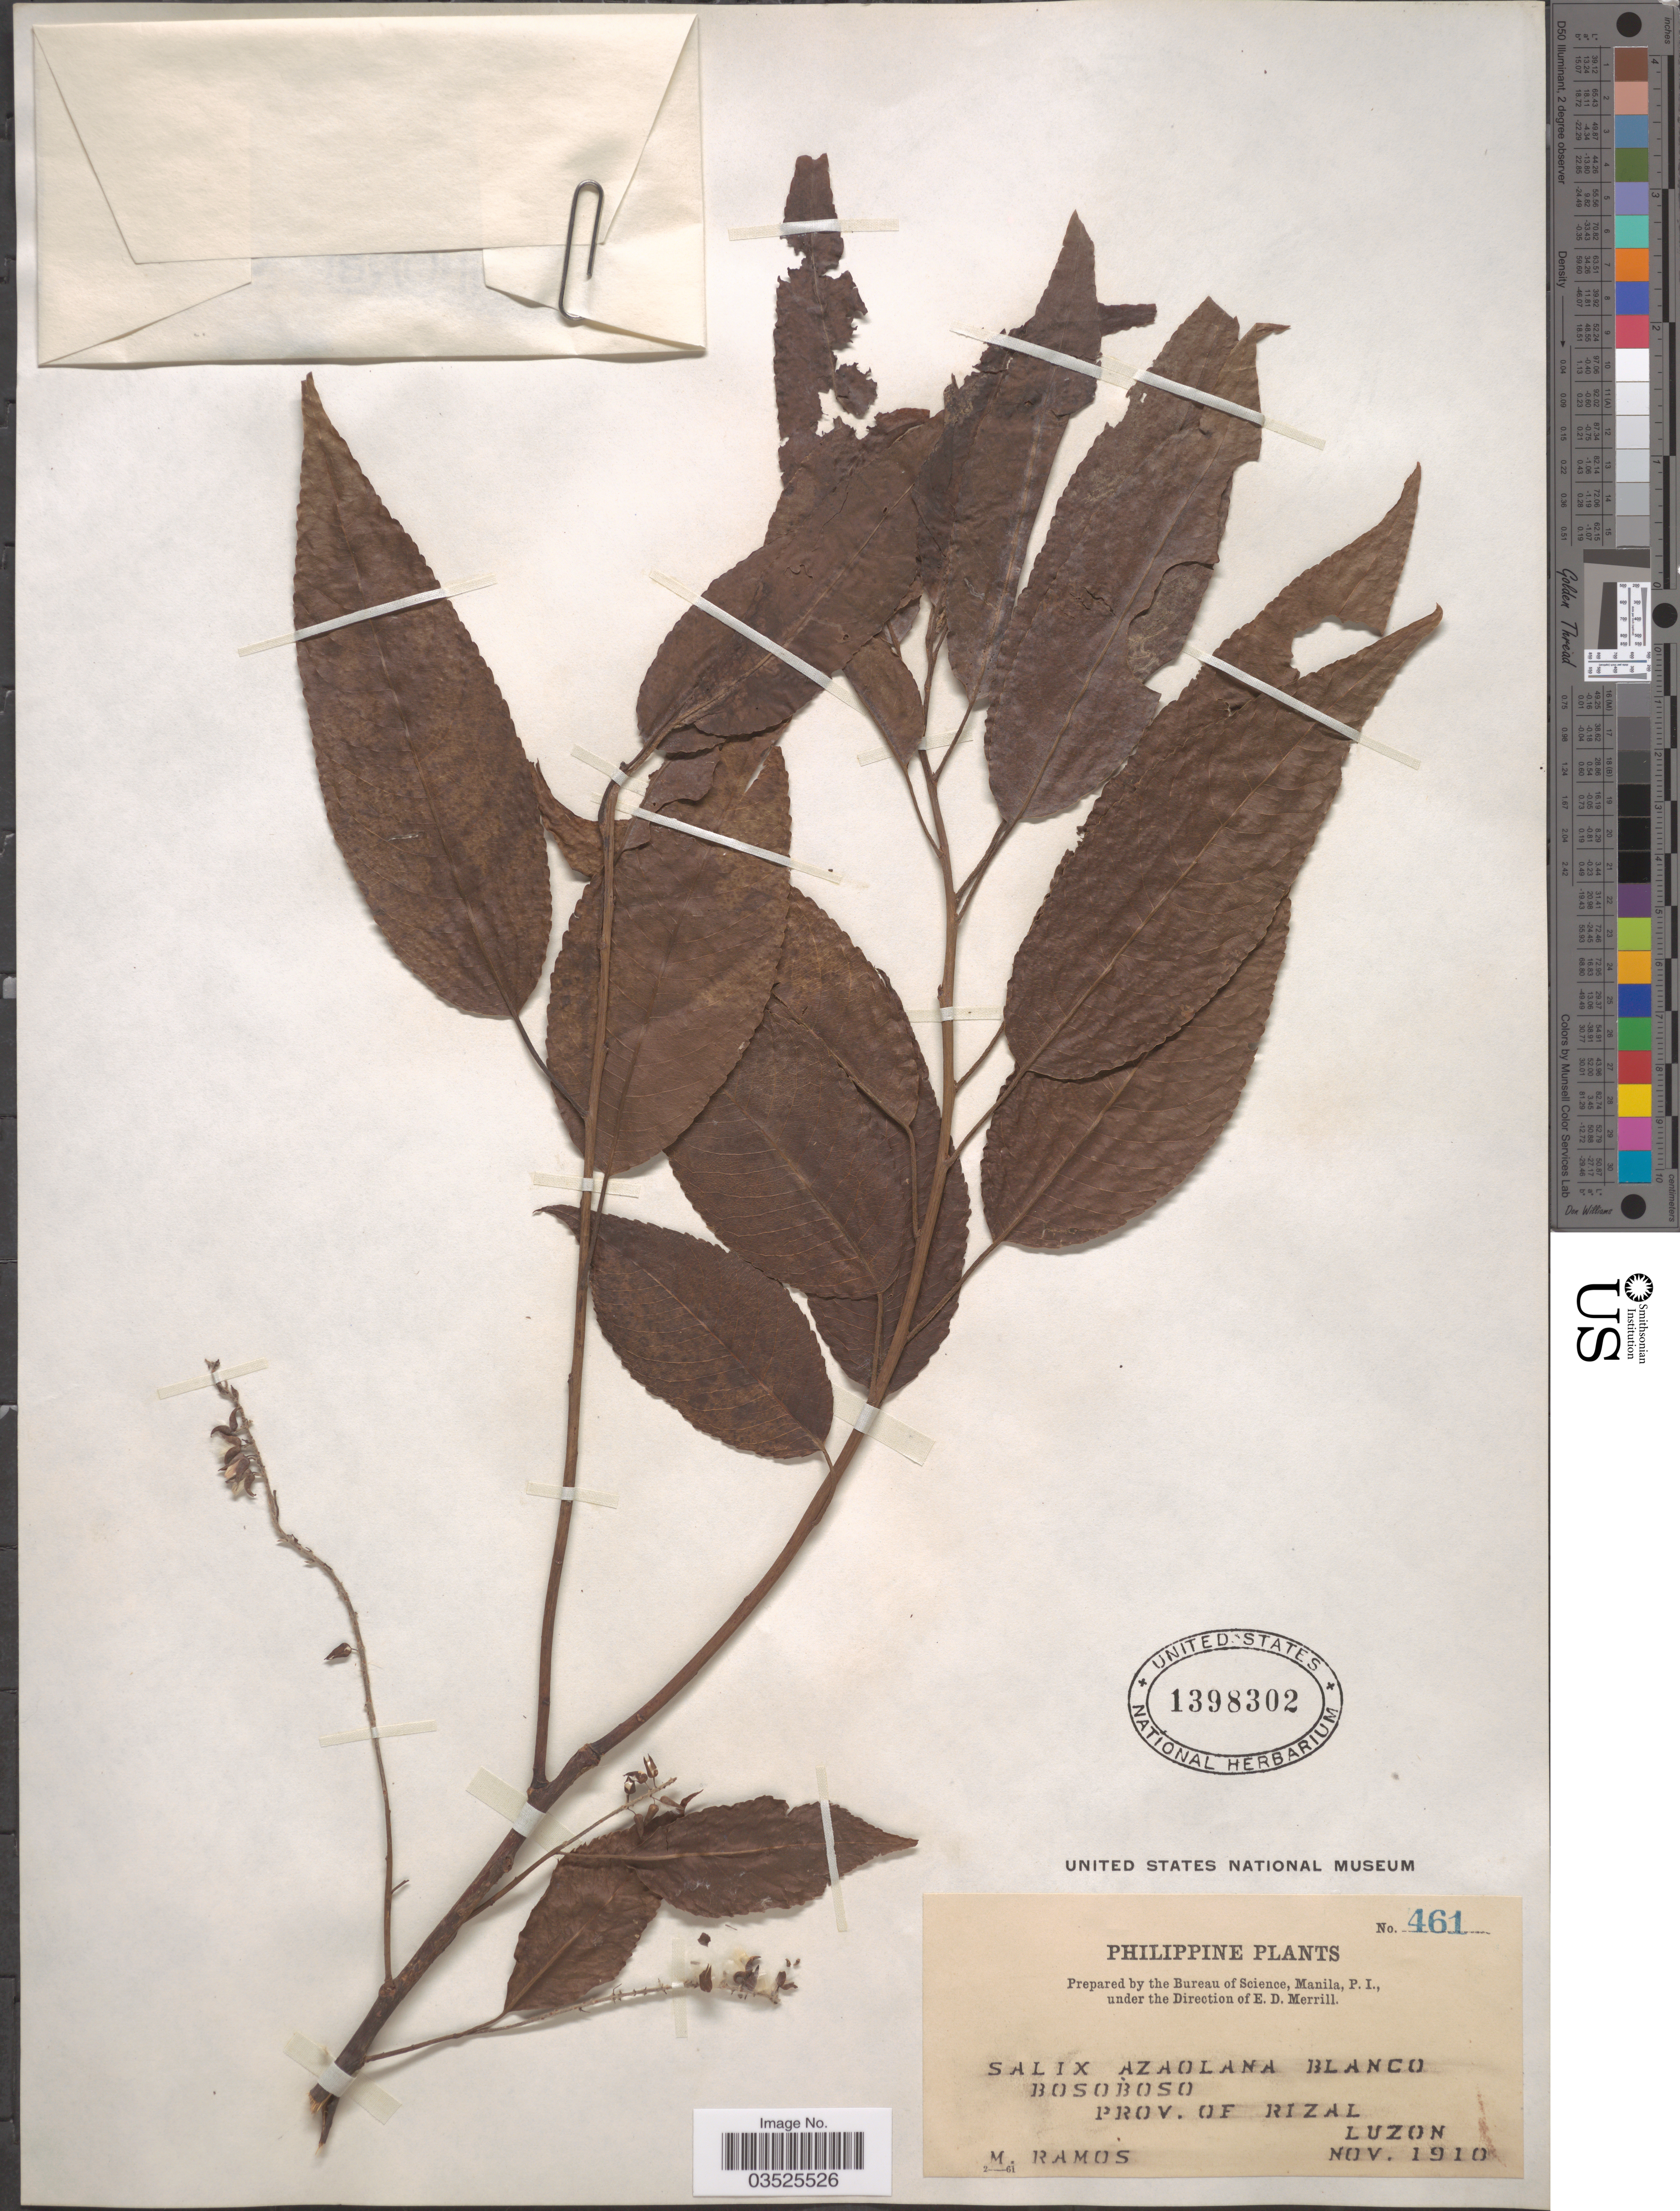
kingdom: Plantae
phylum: Tracheophyta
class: Magnoliopsida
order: Malpighiales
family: Salicaceae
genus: Salix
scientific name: Salix tetrasperma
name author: Roxb.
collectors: M. Ramos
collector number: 461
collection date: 1910-11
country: Philippines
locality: Bosoboso. Prov. of Rizal. Luzon.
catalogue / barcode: US 1398302